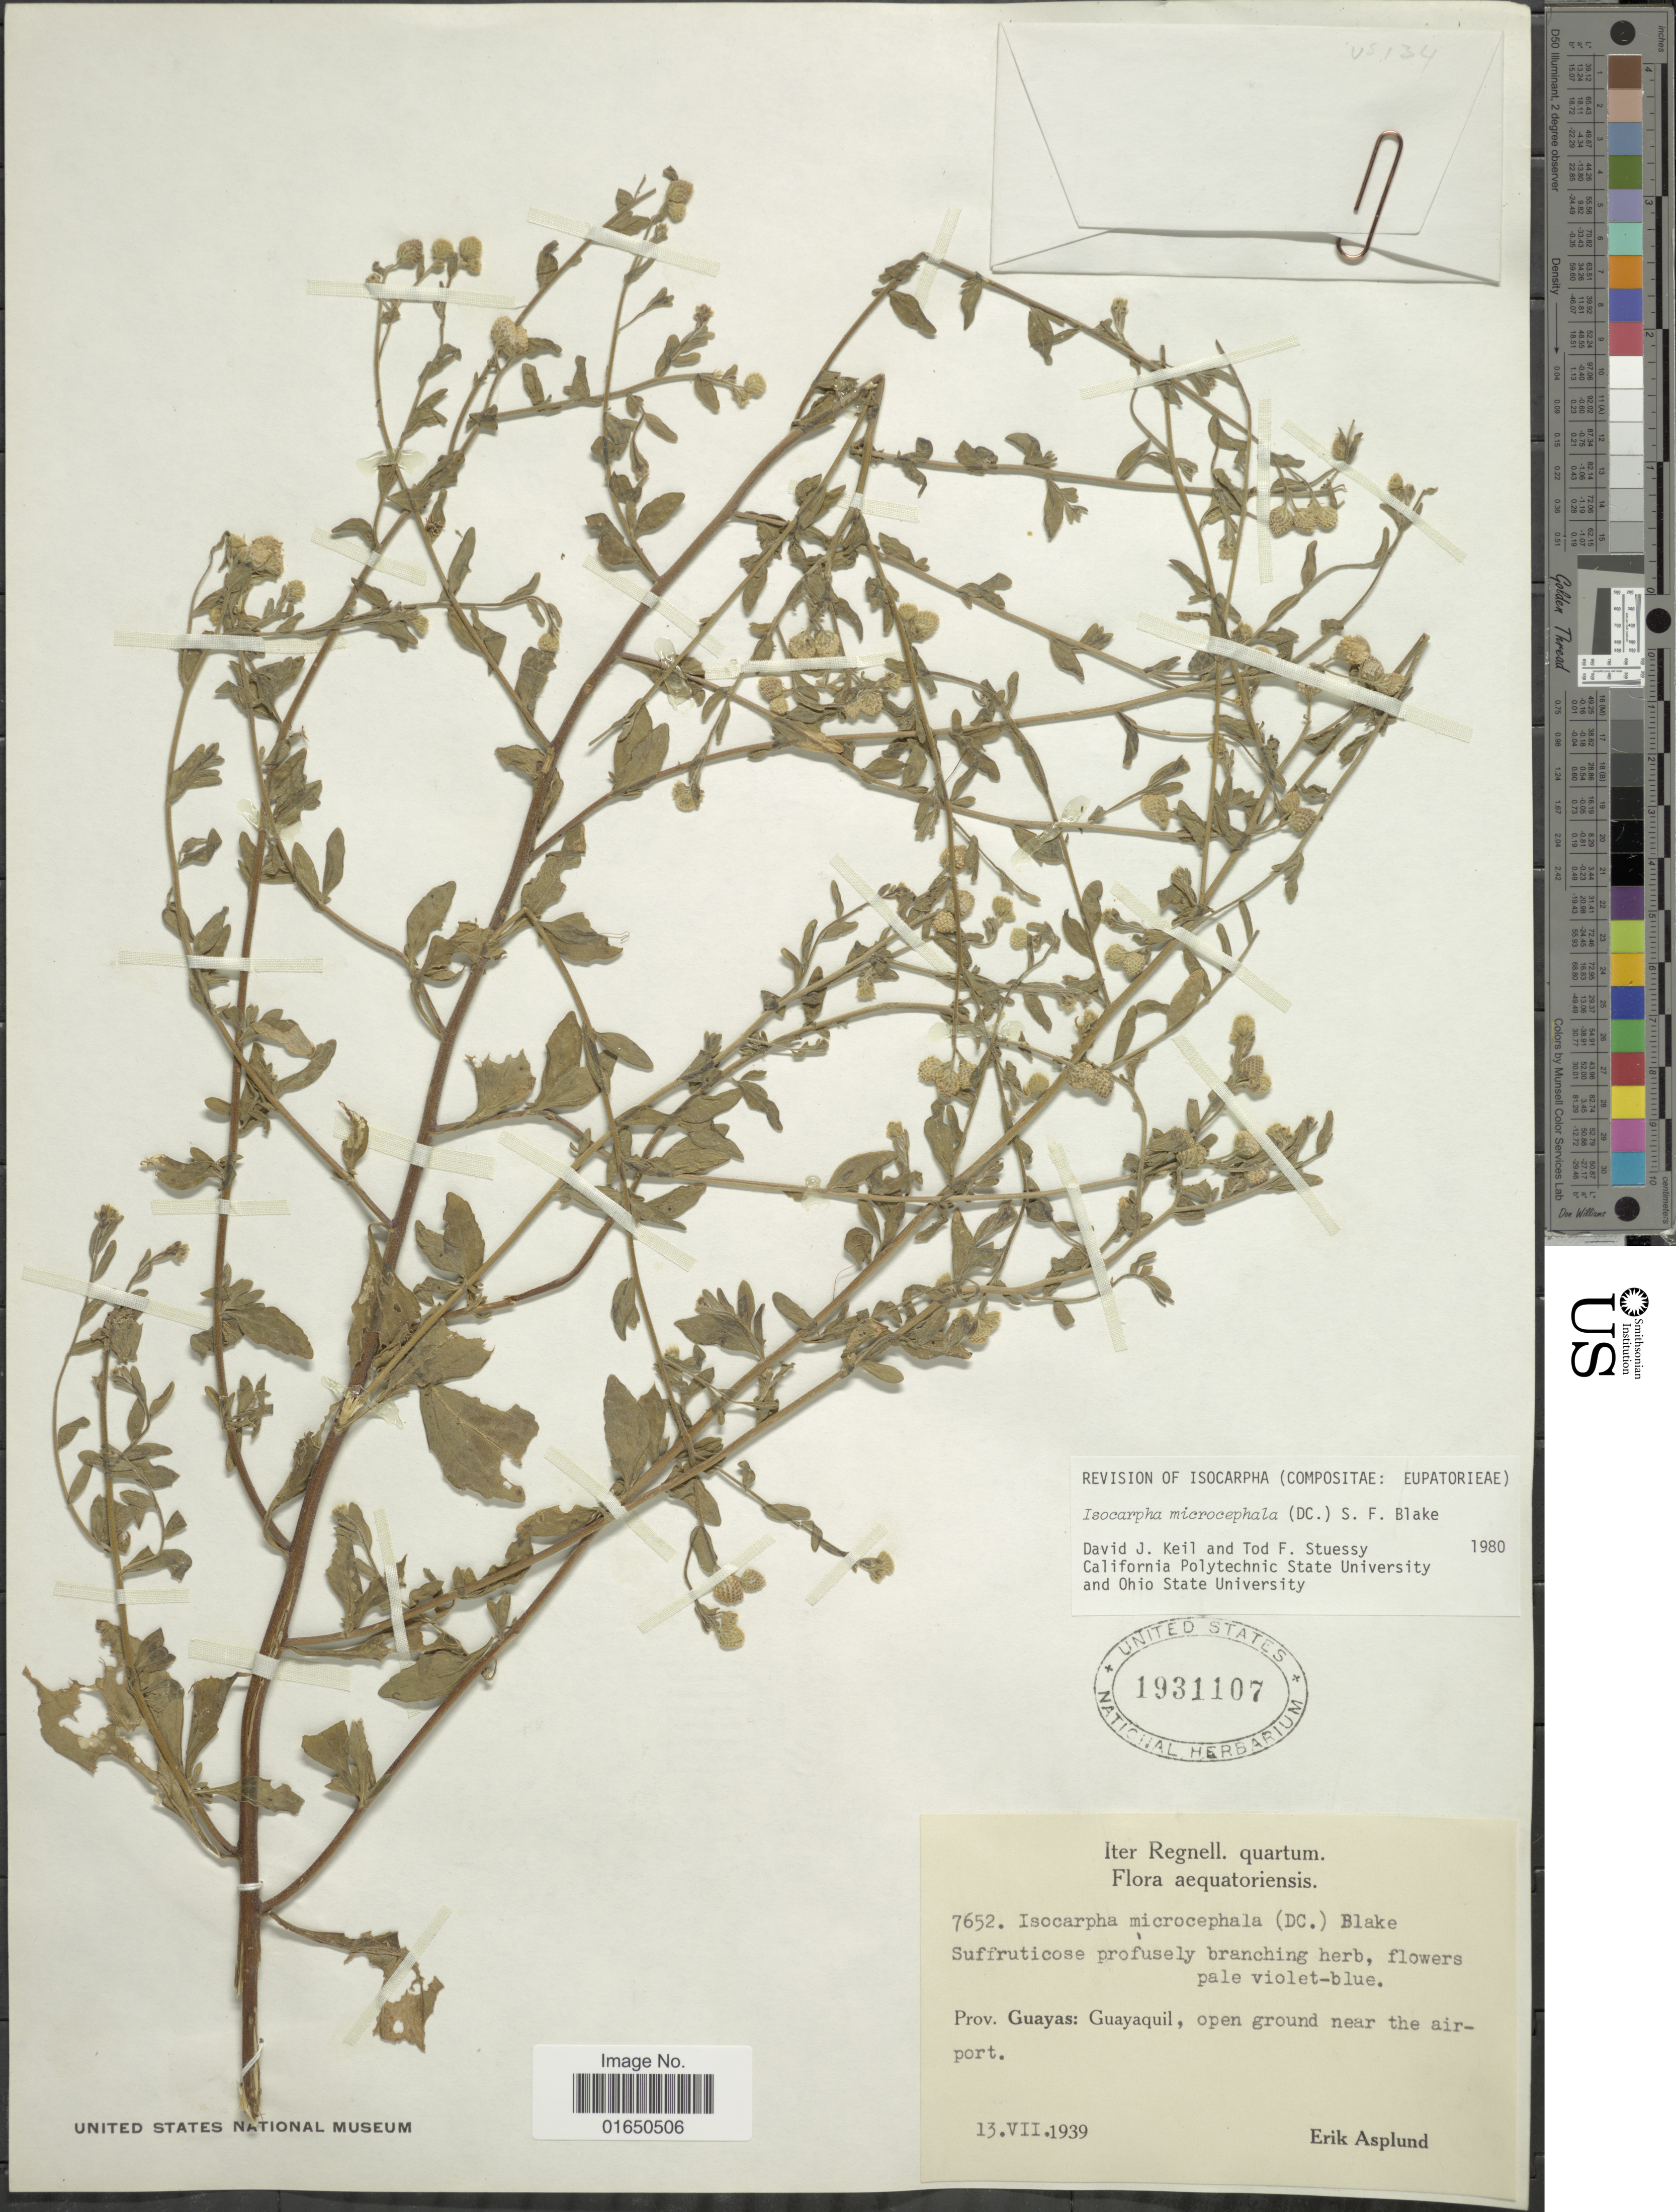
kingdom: Plantae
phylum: Tracheophyta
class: Magnoliopsida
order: Asterales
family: Asteraceae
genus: Isocarpha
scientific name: Isocarpha microcephala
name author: (DC.) S.F. Blake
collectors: E. Asplund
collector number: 7652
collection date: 1939-07-13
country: Ecuador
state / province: Guayas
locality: Guayaquil, open ground near the airport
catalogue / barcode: US 1931107